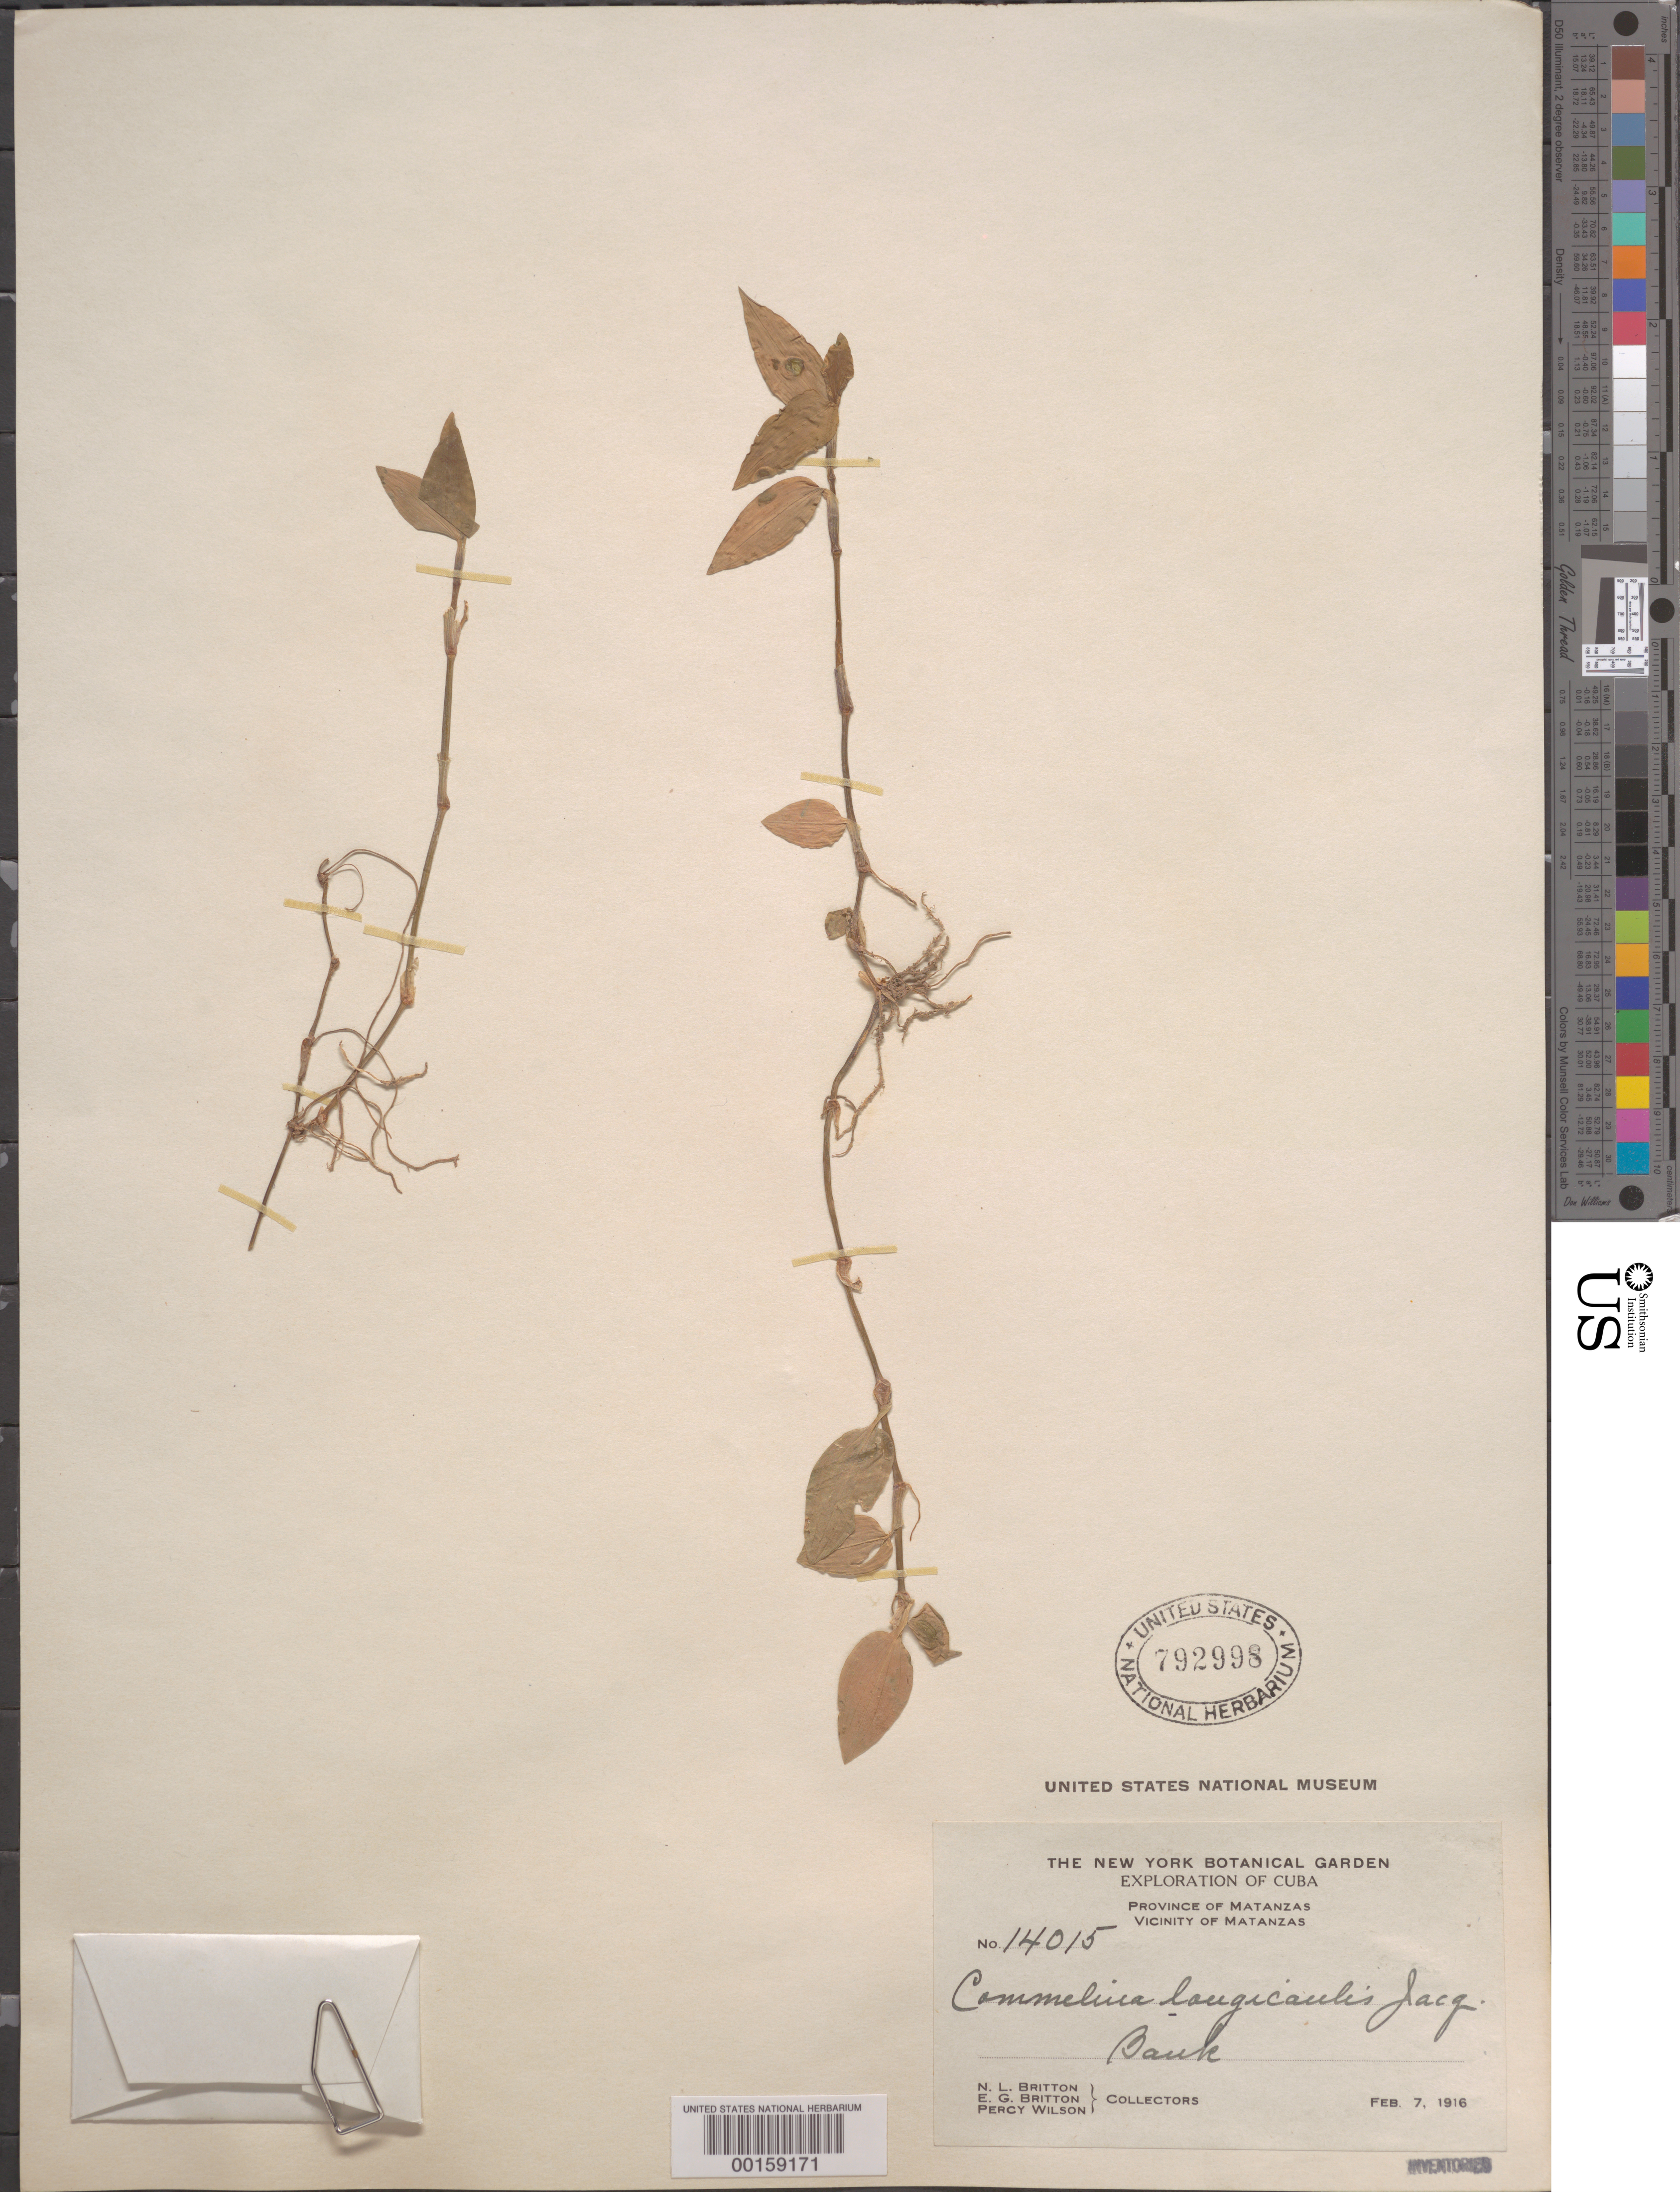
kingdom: Plantae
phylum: Tracheophyta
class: Liliopsida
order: Commelinales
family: Commelinaceae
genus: Commelina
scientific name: Commelina diffusa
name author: Burm. f.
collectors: N. Britton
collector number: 14015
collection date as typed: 07 Feb 1916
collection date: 1916-02-07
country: Cuba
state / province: Matanzas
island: Greater Antilles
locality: Matanzas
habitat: Banks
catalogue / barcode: US 792998